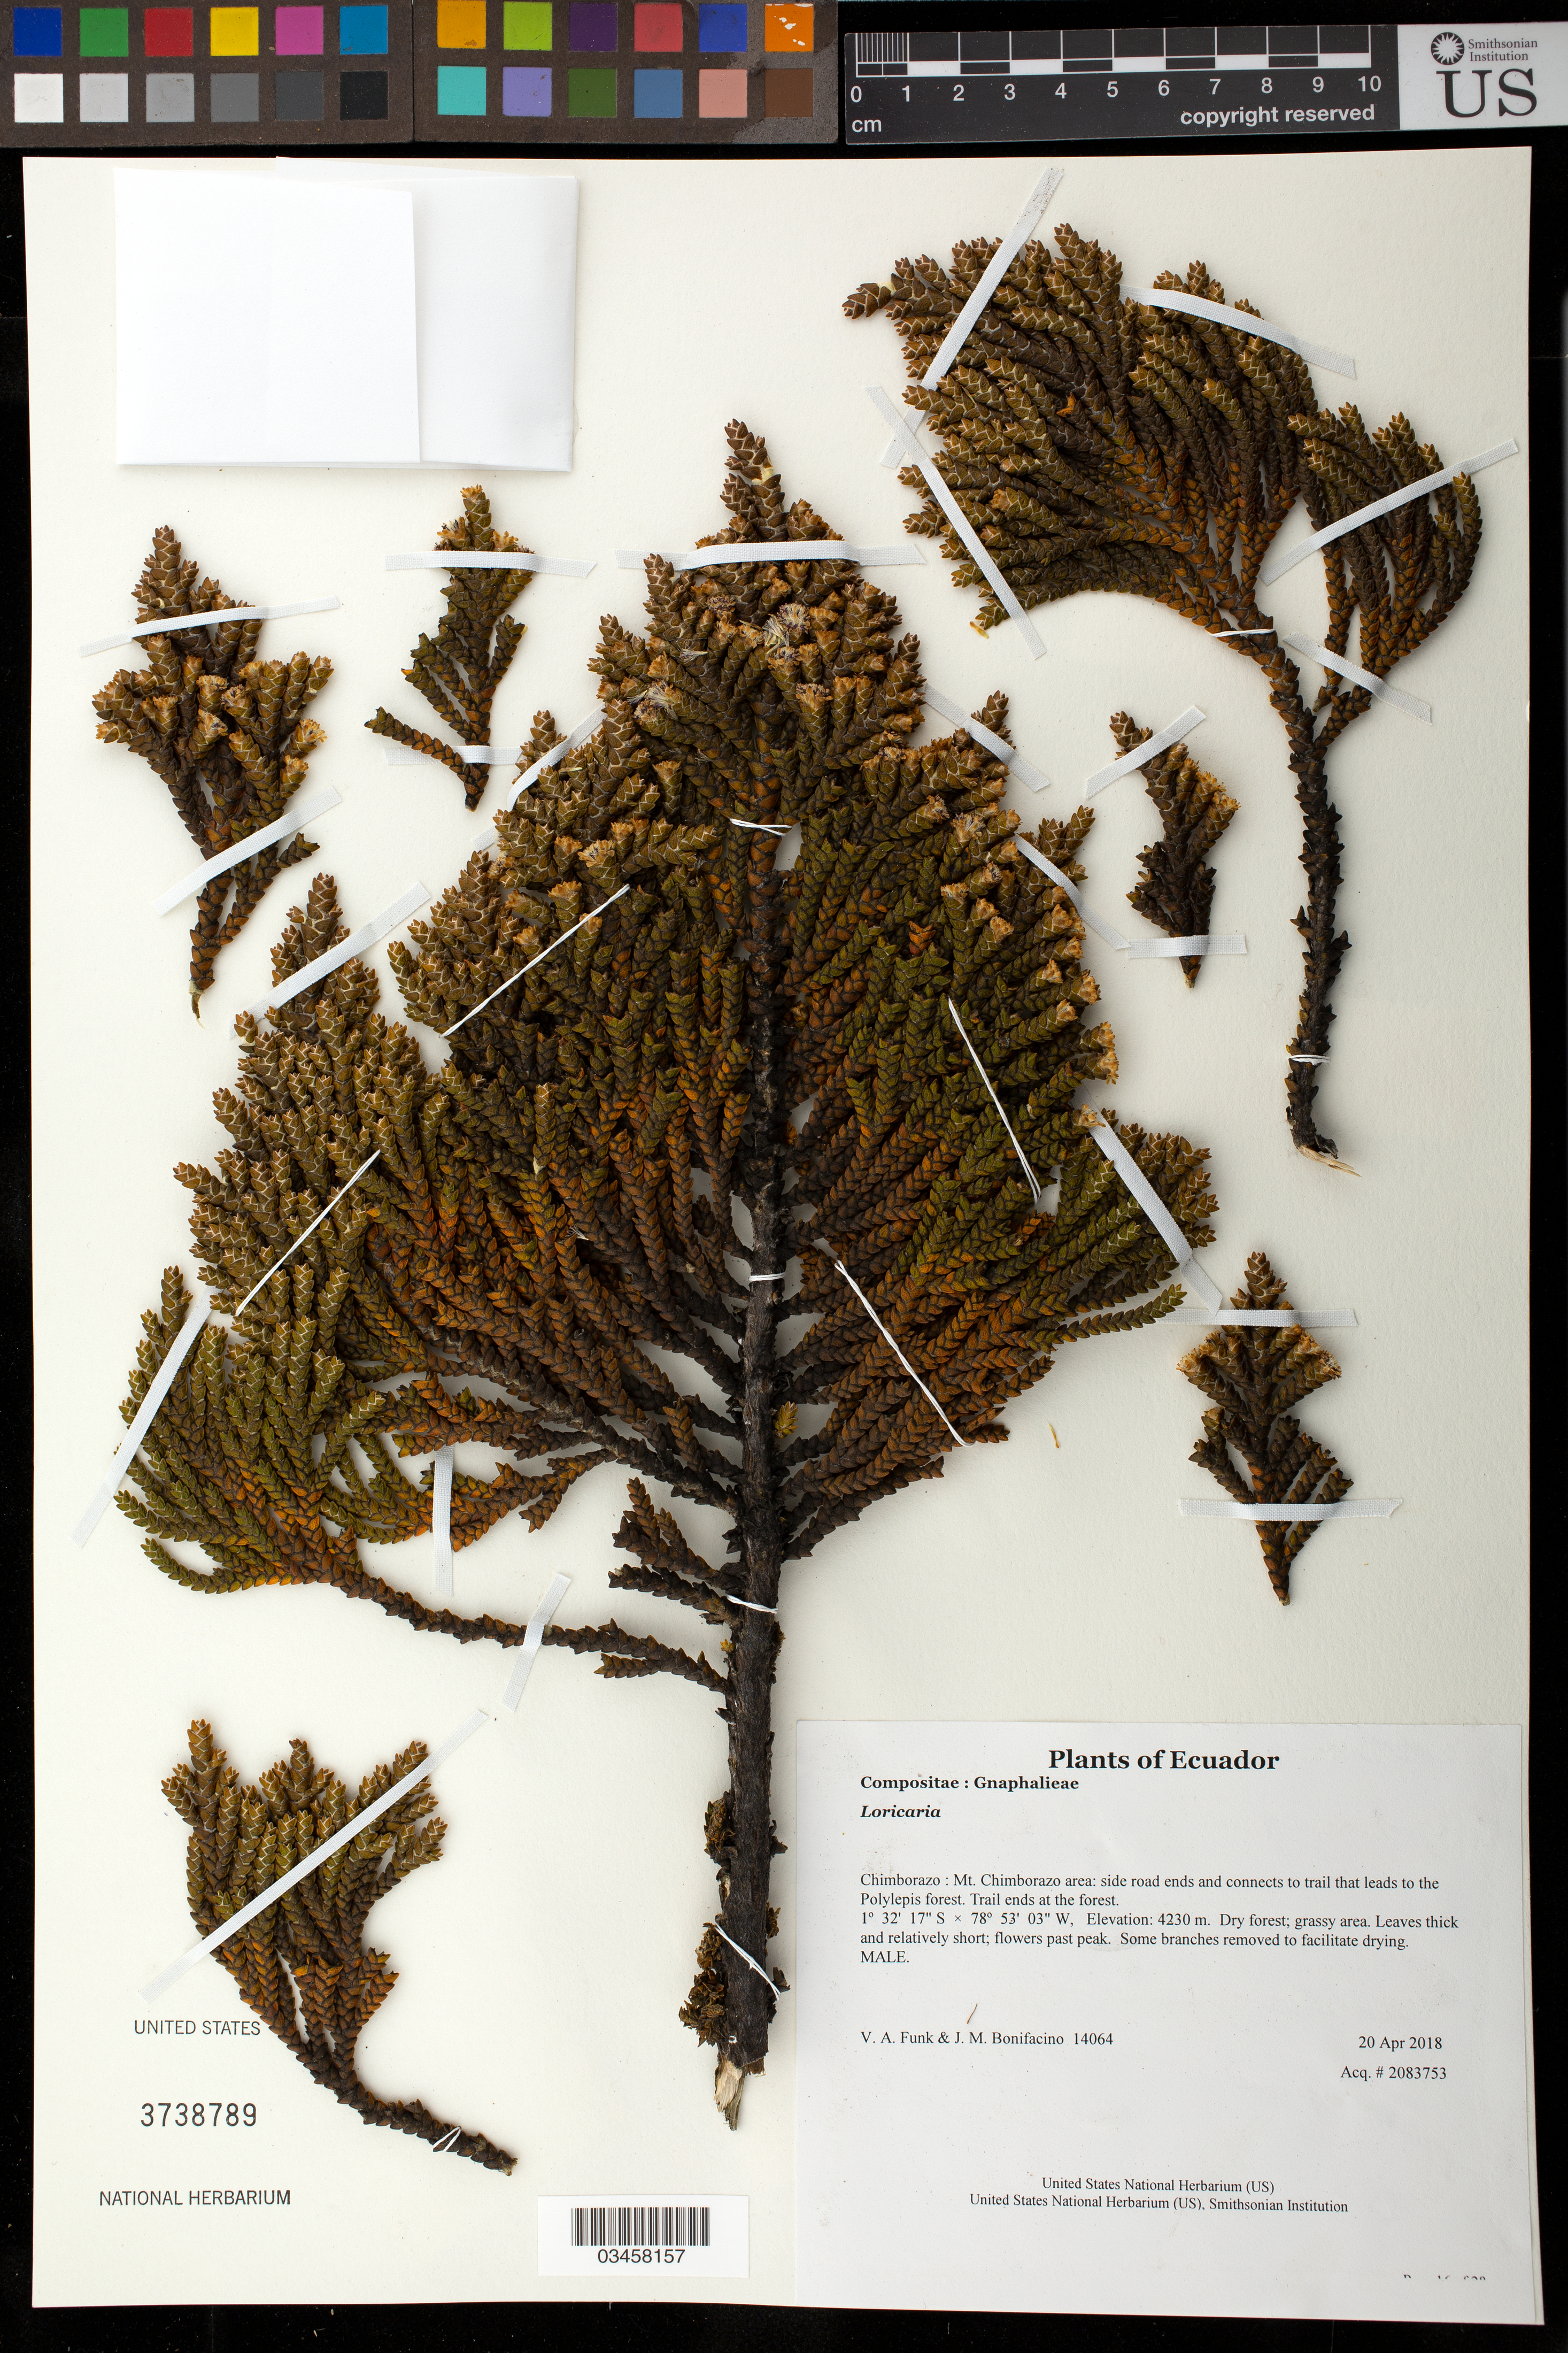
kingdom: Plantae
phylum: Tracheophyta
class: Magnoliopsida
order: Asterales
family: Asteraceae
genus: Loricaria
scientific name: Loricaria sp.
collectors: V. Funk & M. Bonifacino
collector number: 14064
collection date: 2018-04-20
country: Ecuador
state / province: Chimborazo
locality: Mt. Chimborazo area: side road ends and connects to trail that leads to the Polylepis forest. Trail ends at the forest.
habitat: Dry forest; grassy area.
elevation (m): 4230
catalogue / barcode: US 3738789